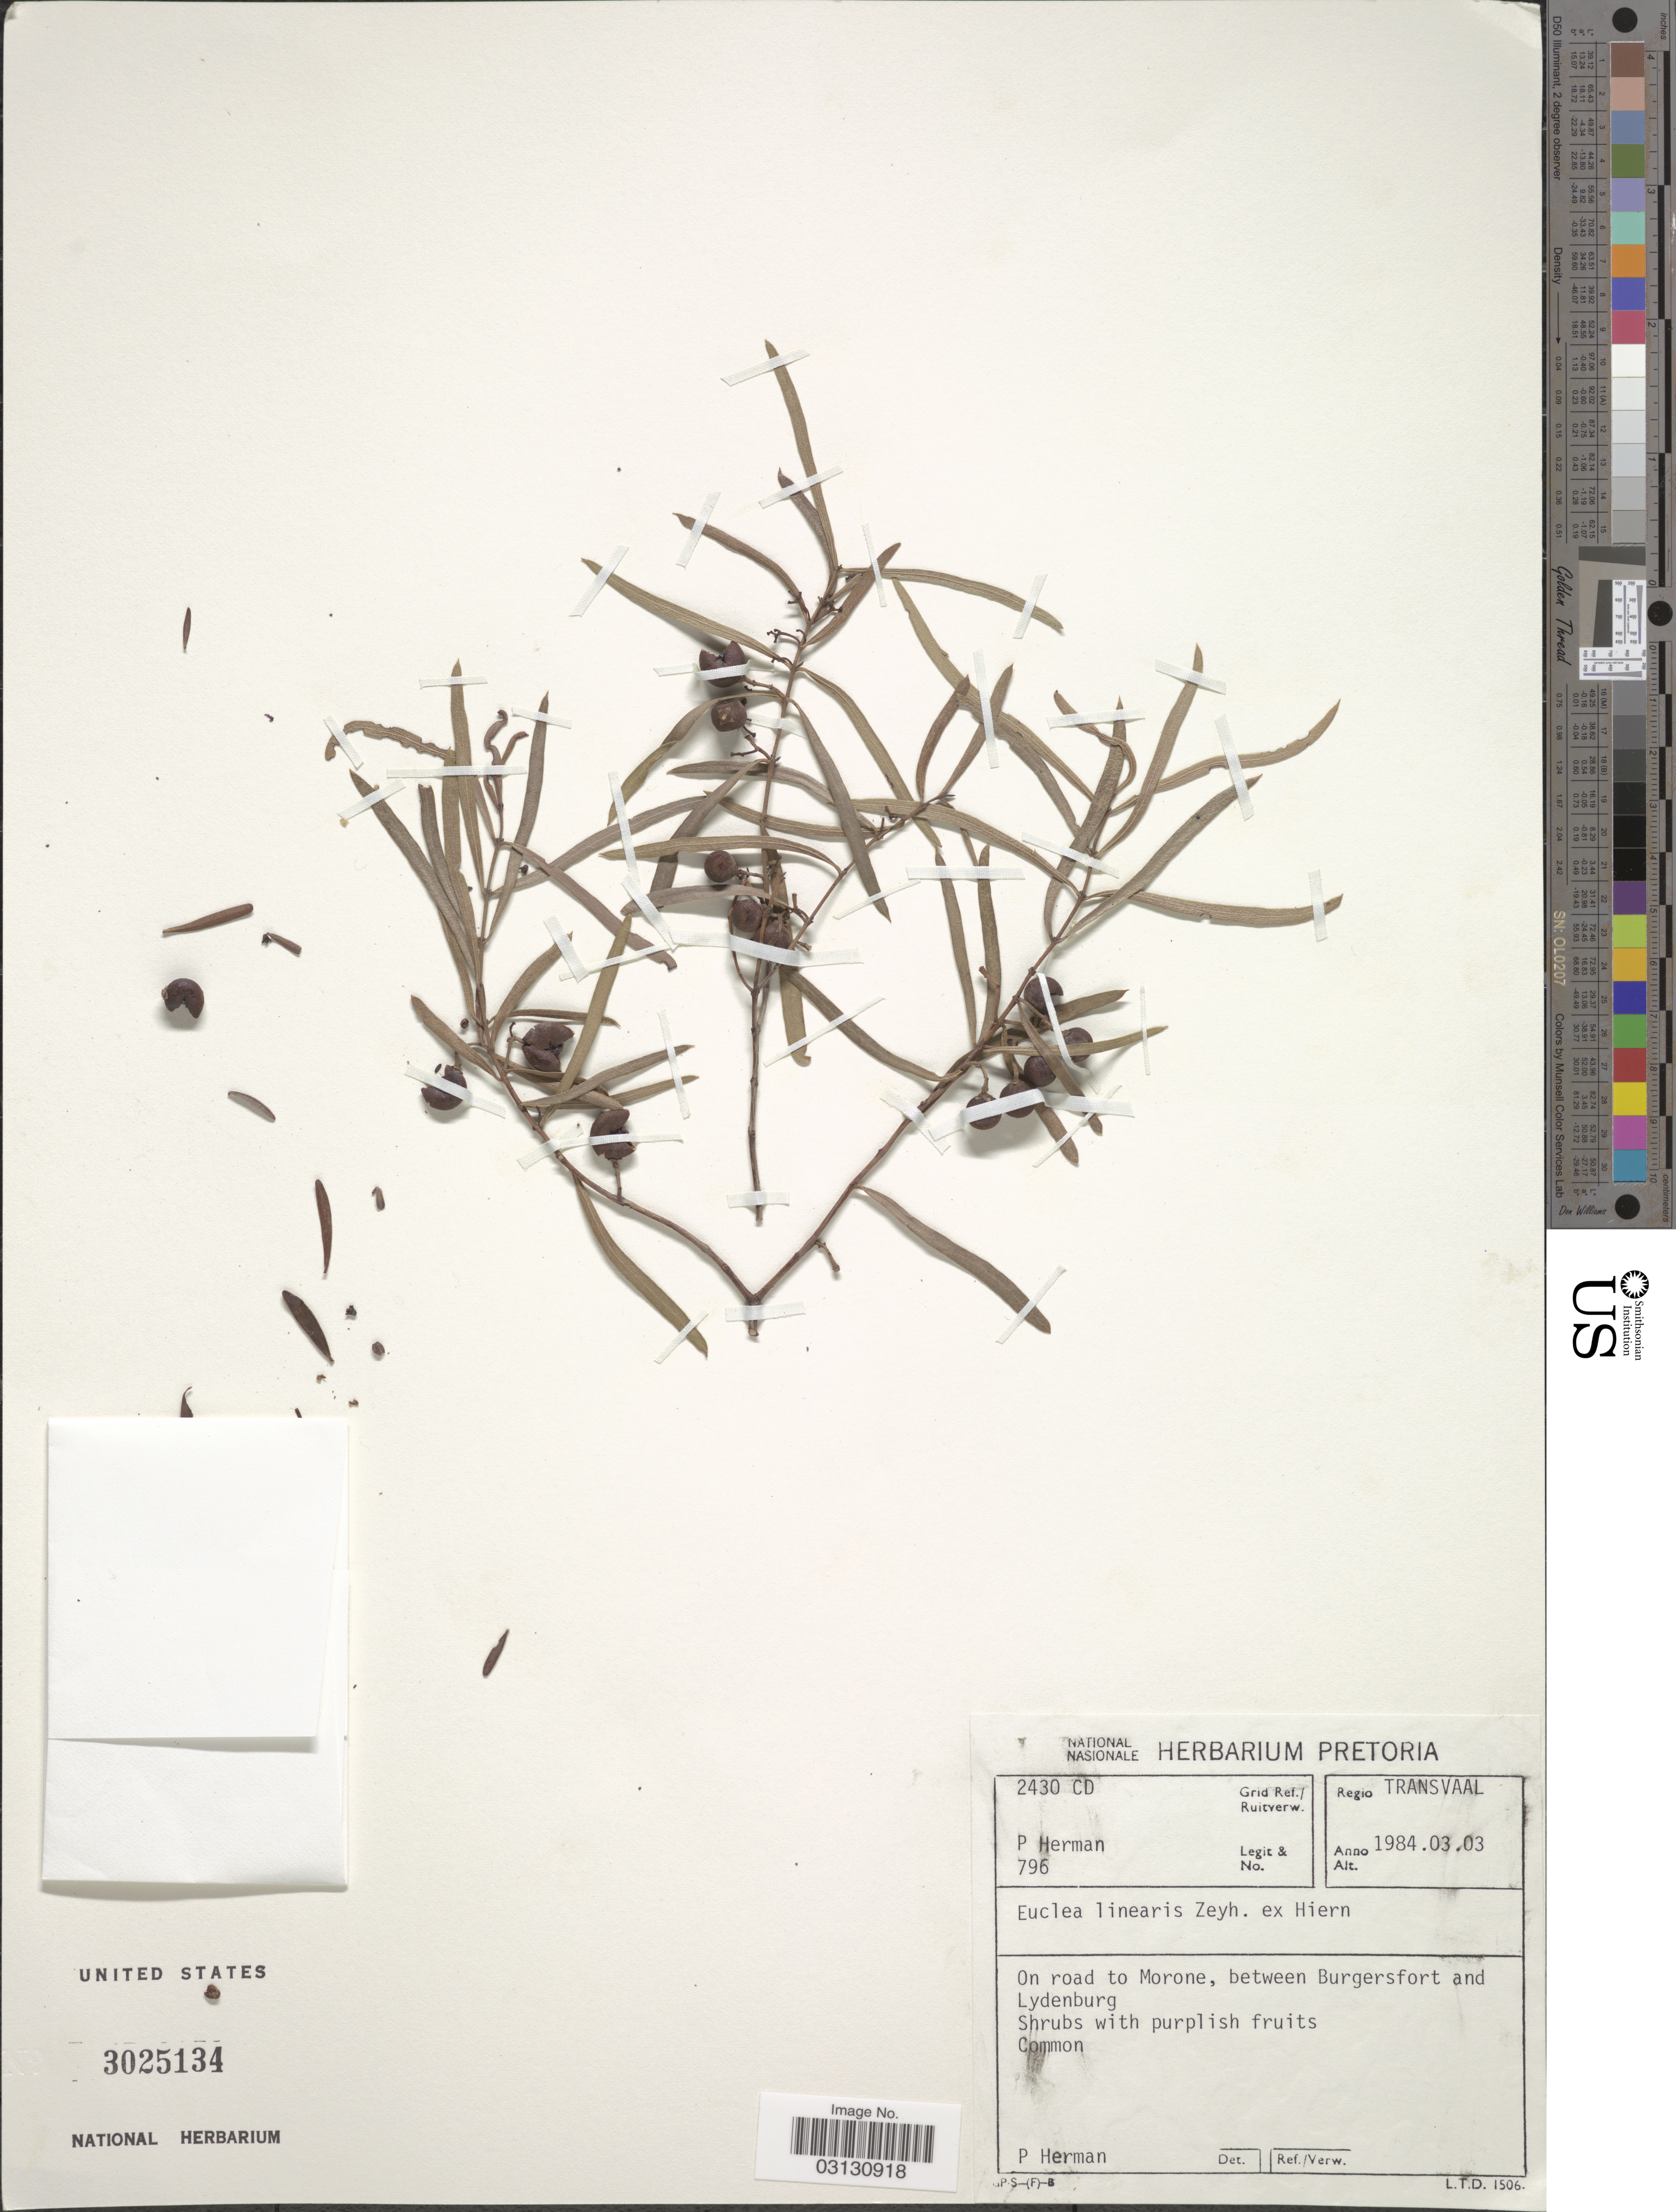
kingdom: Plantae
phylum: Tracheophyta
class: Magnoliopsida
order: Ericales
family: Ebenaceae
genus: Euclea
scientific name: Euclea linearis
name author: Zeyh. ex Hiern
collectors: P. Herman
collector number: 796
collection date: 1984-03-03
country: South Africa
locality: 2430 CD Grid Ref./Ruitverw., Regio Transvaal, On road to Morone, between Burgersfort and Lydenburg.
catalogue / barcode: US 3025134